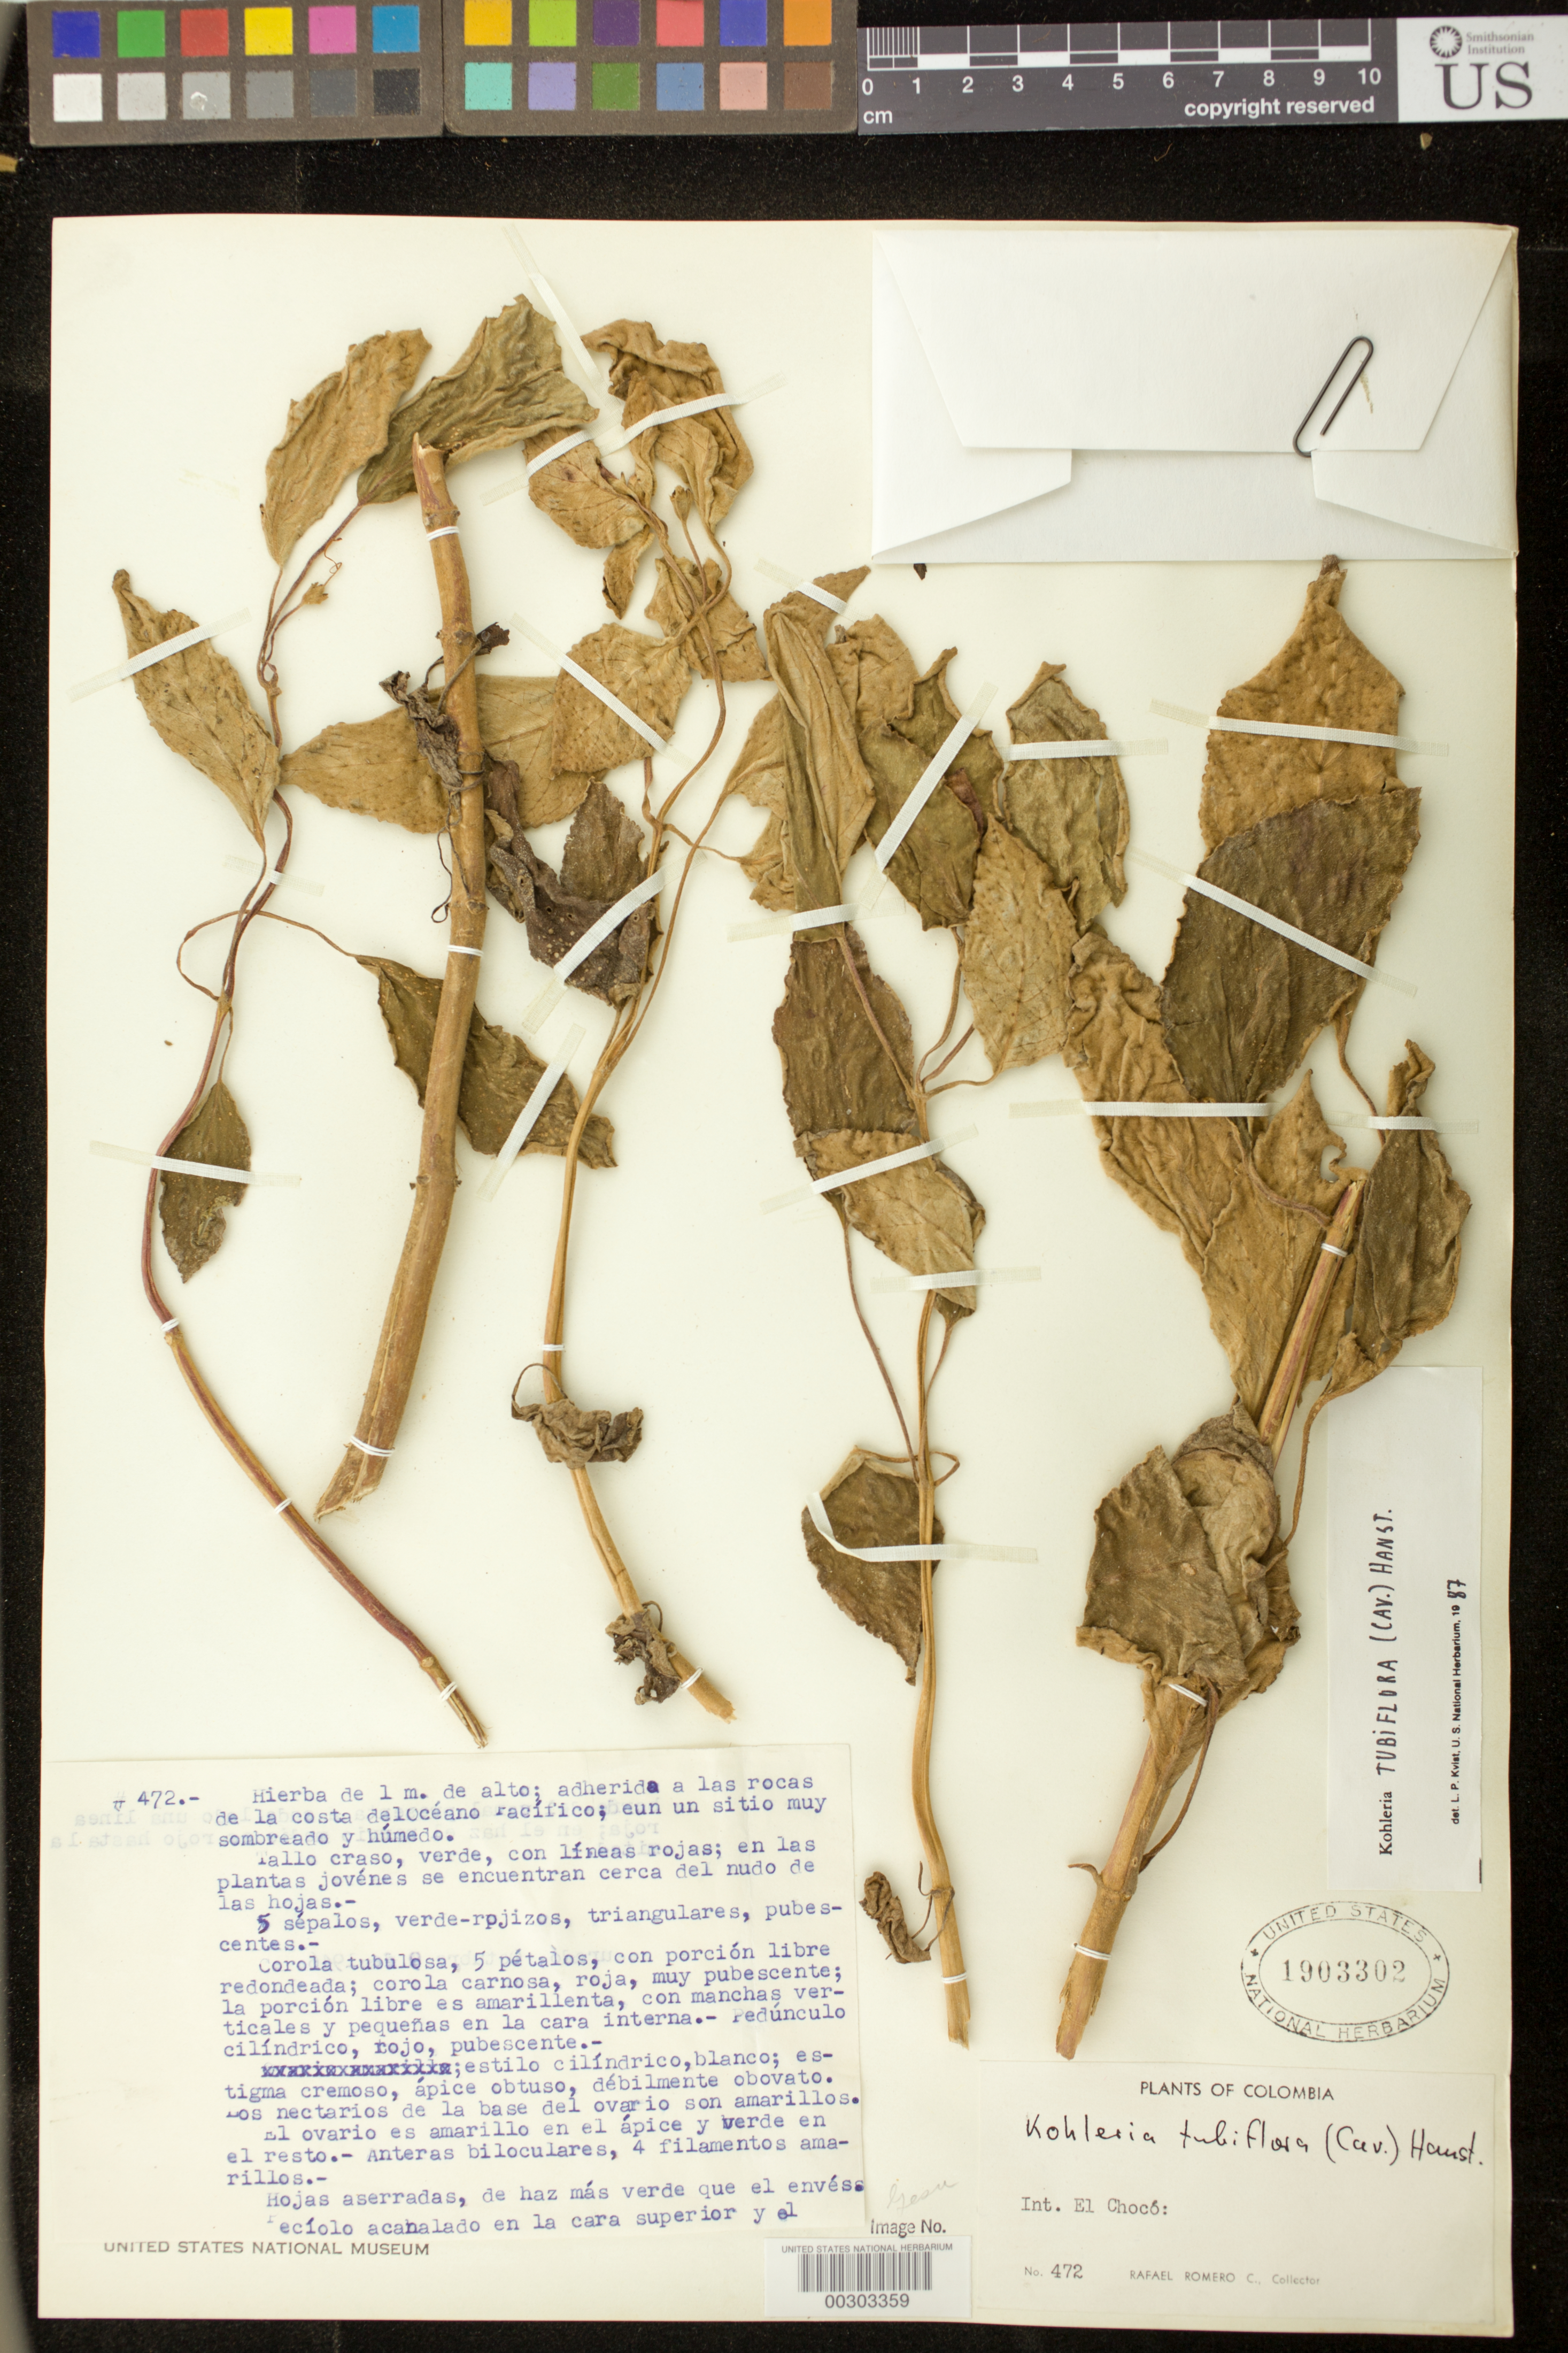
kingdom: Plantae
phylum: Tracheophyta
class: Magnoliopsida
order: Lamiales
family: Gesneriaceae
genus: Kohleria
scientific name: Kohleria tubiflora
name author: (Cav.) Hanst.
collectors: R. Romero Castañeda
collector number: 472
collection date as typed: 09 Oct 1946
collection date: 1946-10-09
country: Colombia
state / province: Chocó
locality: Jurado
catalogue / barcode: US 1903302